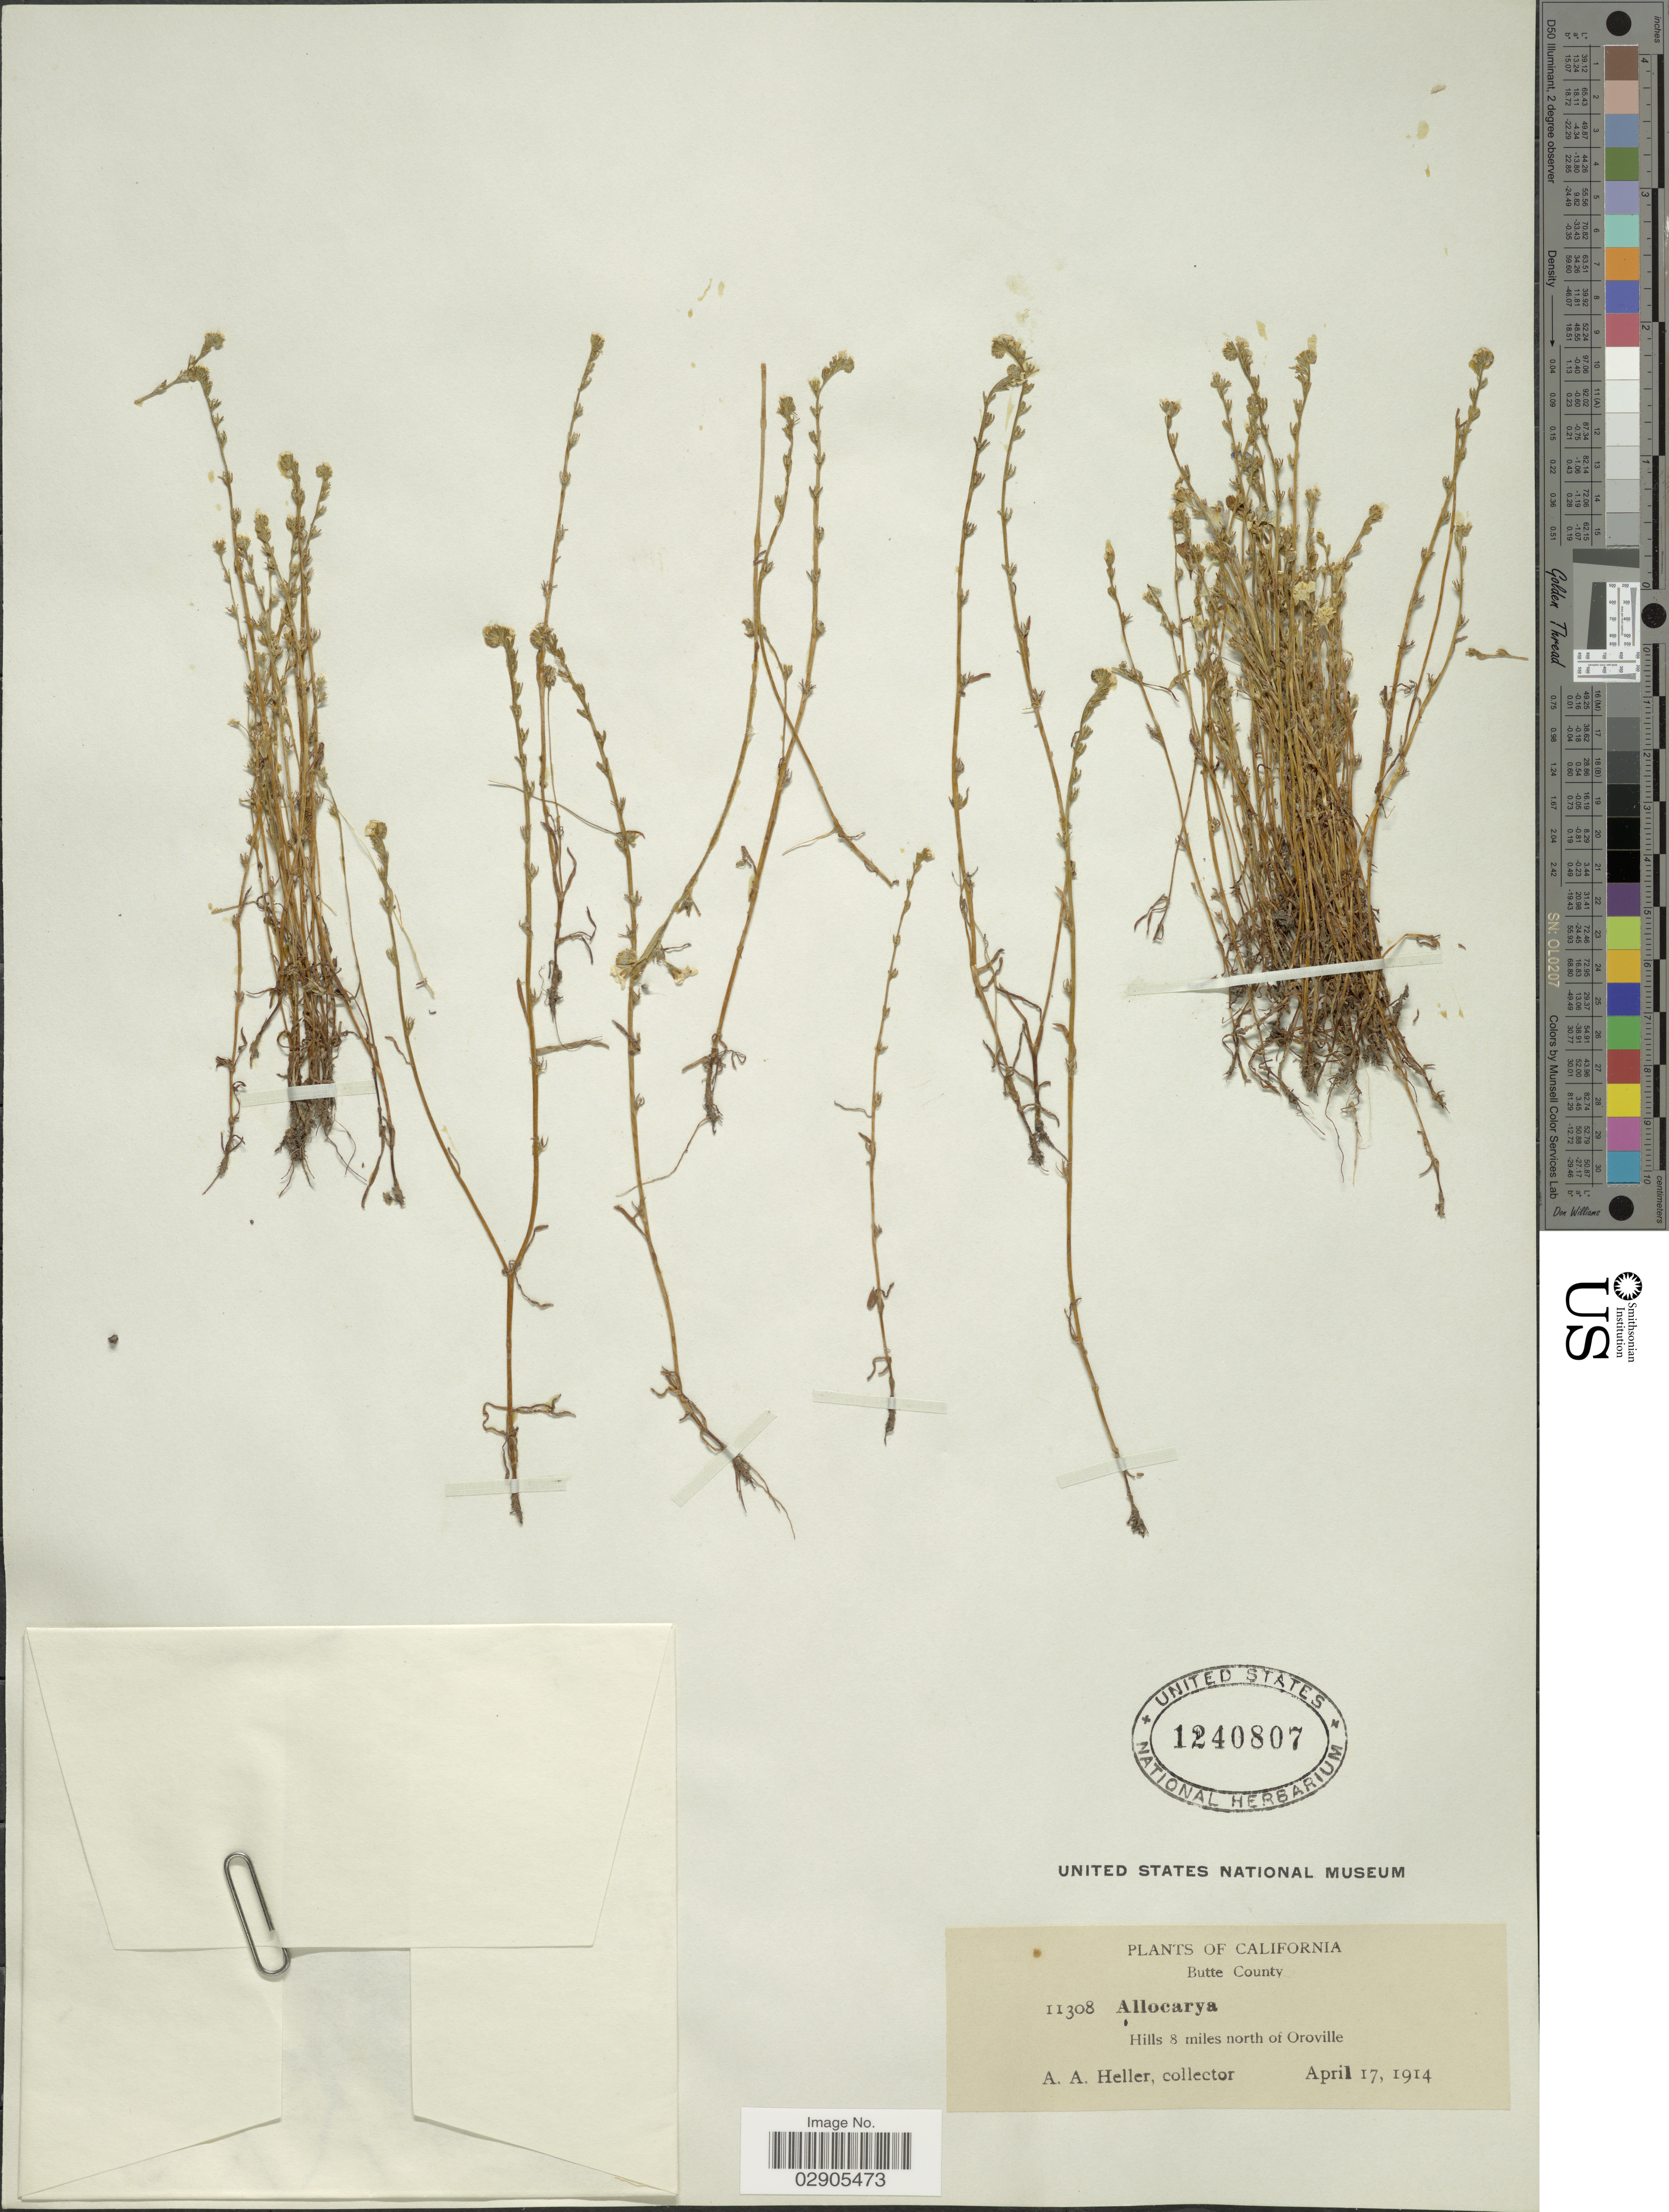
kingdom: Plantae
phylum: Tracheophyta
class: Magnoliopsida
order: Boraginales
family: Boraginaceae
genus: Allocarya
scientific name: Allocarya sp.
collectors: A. A. Heller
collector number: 11308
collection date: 1914-04-17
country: United States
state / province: California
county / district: Butte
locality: Butte County. Hills 8 miles north of Oroville.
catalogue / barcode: US 1240807